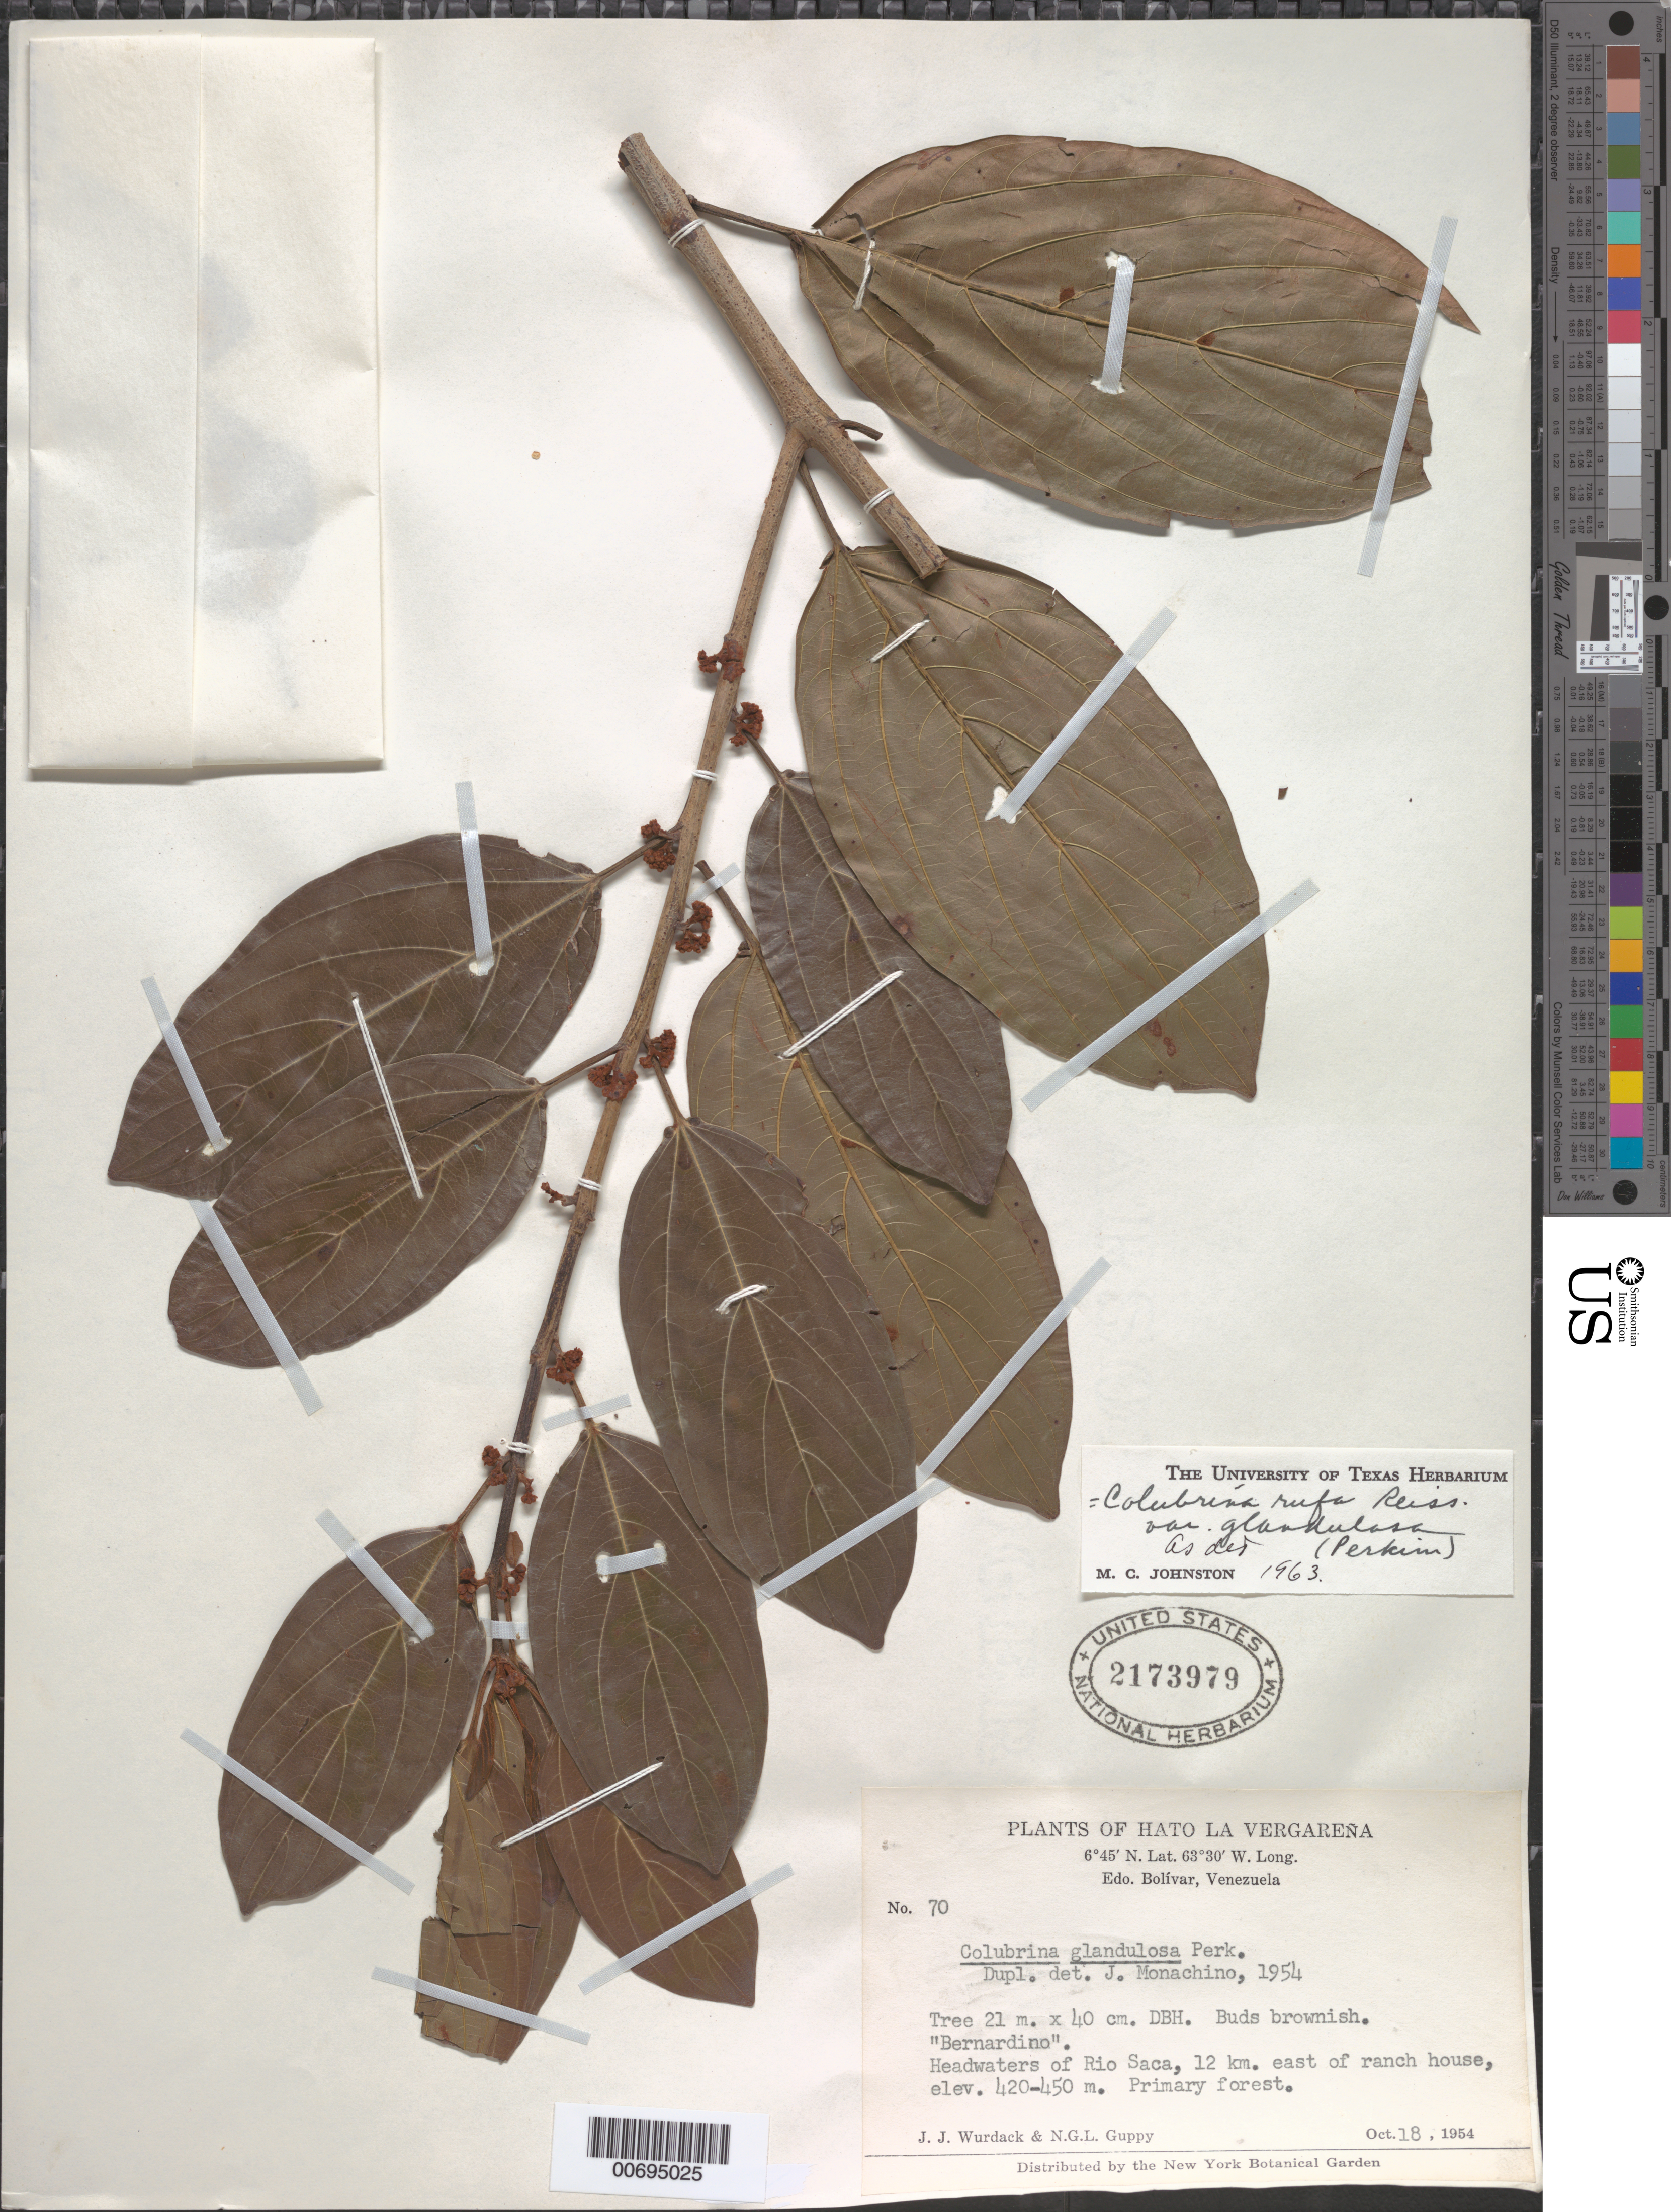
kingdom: Plantae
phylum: Tracheophyta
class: Magnoliopsida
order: Rosales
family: Rhamnaceae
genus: Colubrina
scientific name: Colubrina glandulosa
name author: Perkins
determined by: Monachino, J. V.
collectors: J. J. Wurdack & N. Guppy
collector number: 70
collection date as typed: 18-Oct-54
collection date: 1954-10-18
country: Venezuela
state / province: Bolívar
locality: Hato La Vergareña, Río Saca headwaters, 12 km E of ranch house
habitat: Primary forest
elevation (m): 420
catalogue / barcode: US 2173979